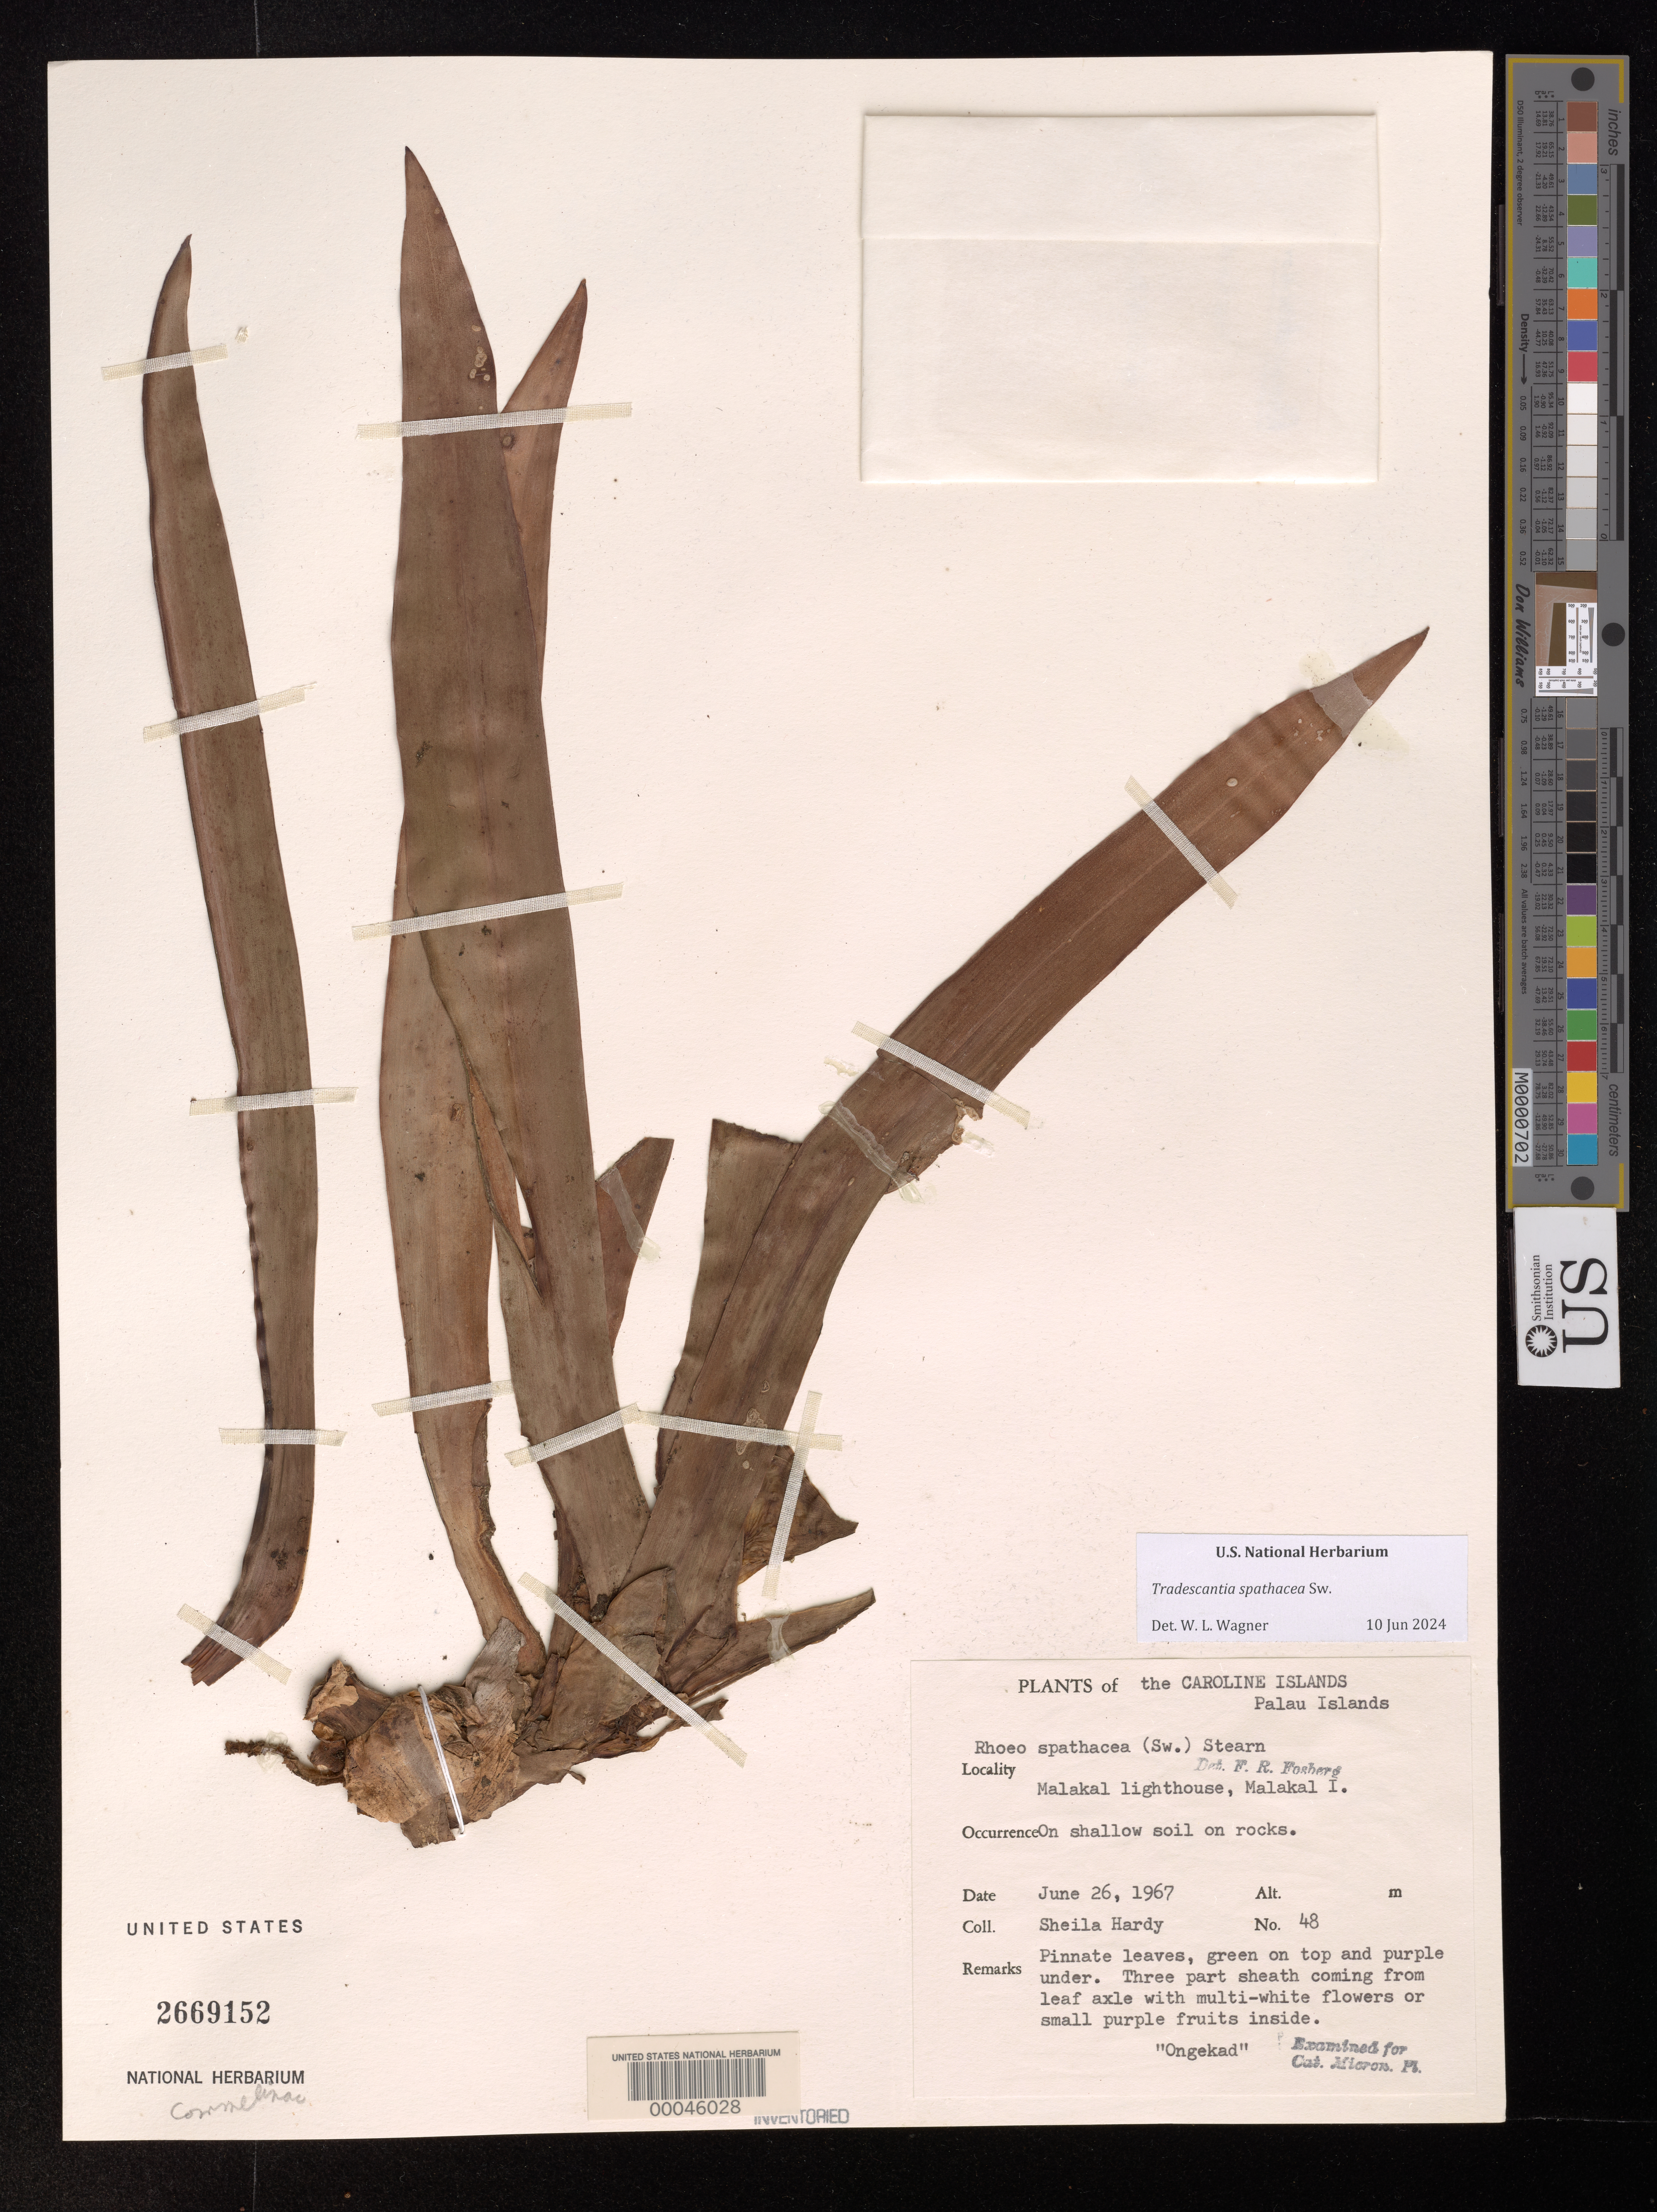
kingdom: Plantae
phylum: Tracheophyta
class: Liliopsida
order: Commelinales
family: Commelinaceae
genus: Tradescantia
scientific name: Tradescantia spathacea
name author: Sw.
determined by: Wagner, W. L., (BOT), Smithsonian Institution - National Museum of Natural History (UNITED STATES)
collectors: S. Hardy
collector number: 48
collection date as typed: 26 Jun 1967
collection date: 1967-06-26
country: Palau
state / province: Koror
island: Ngemelachel [Malakal]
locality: Malakal island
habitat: Shallow soil on rocks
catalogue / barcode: US 2669152